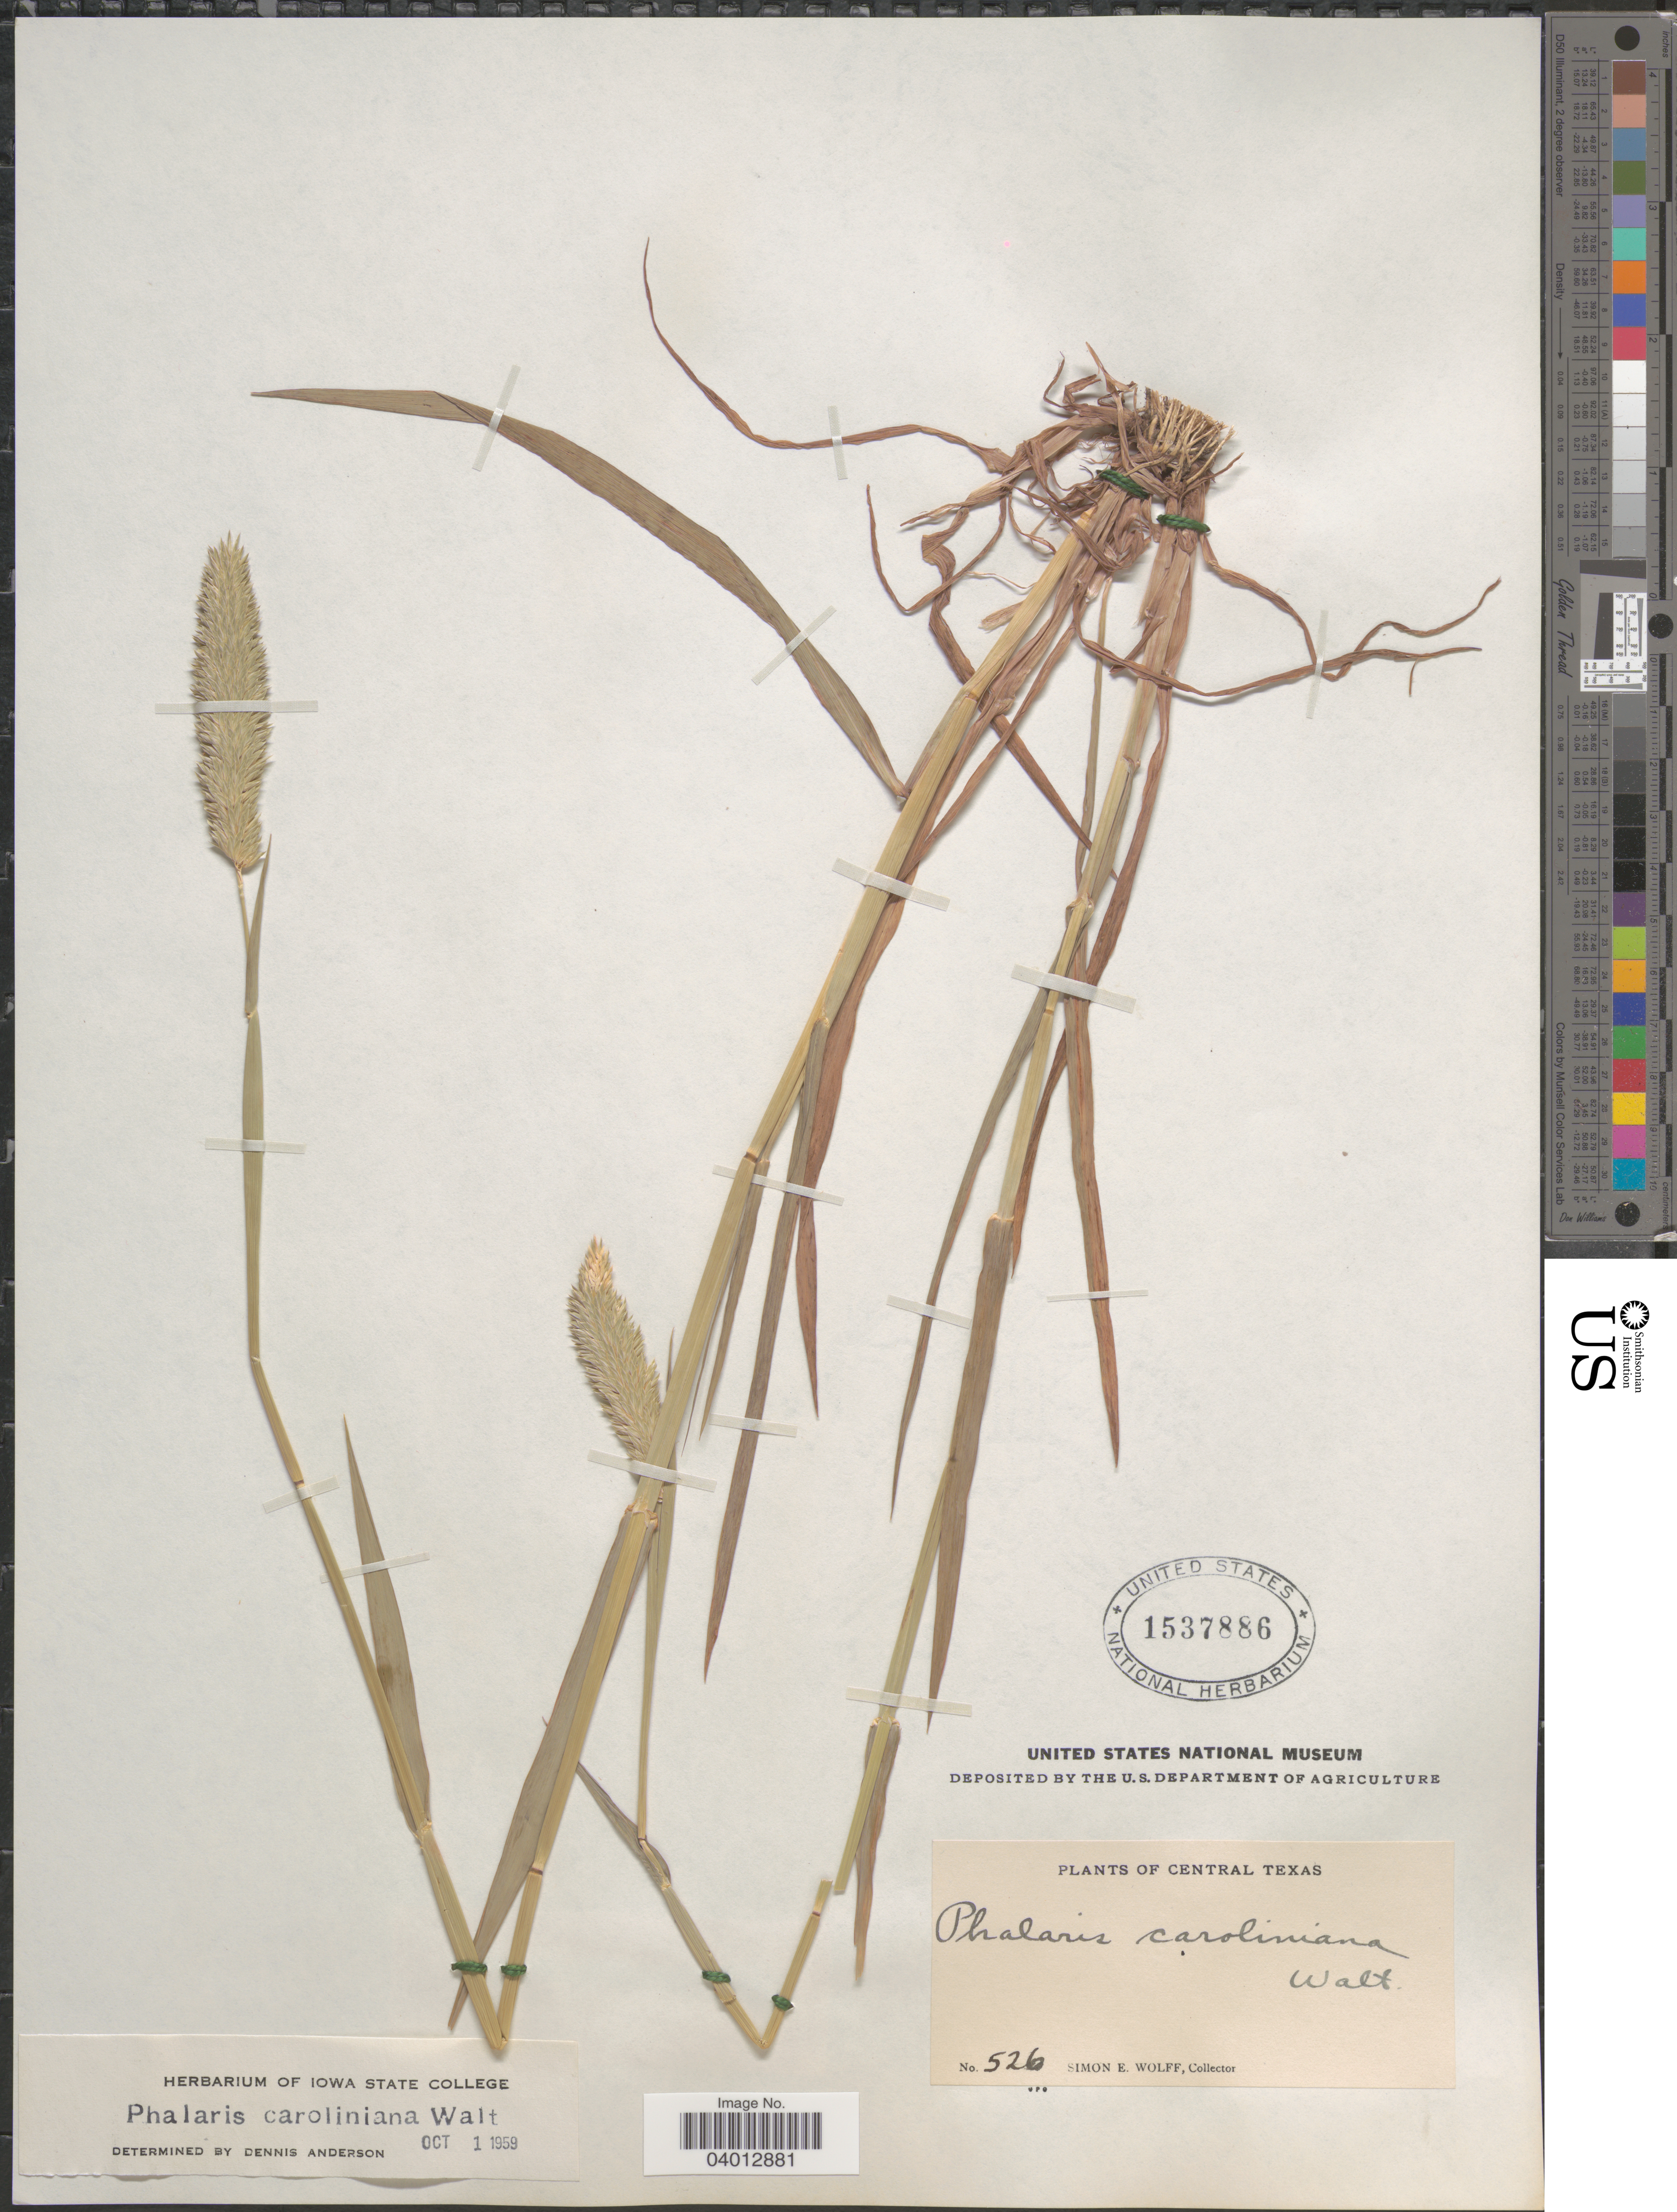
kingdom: Plantae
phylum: Tracheophyta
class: Liliopsida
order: Poales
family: Poaceae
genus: Phalaris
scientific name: Phalaris caroliniana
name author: Walter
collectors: S. E. Wolff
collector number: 526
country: United States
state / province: Texas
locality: Central Texas.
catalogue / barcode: US 1537886